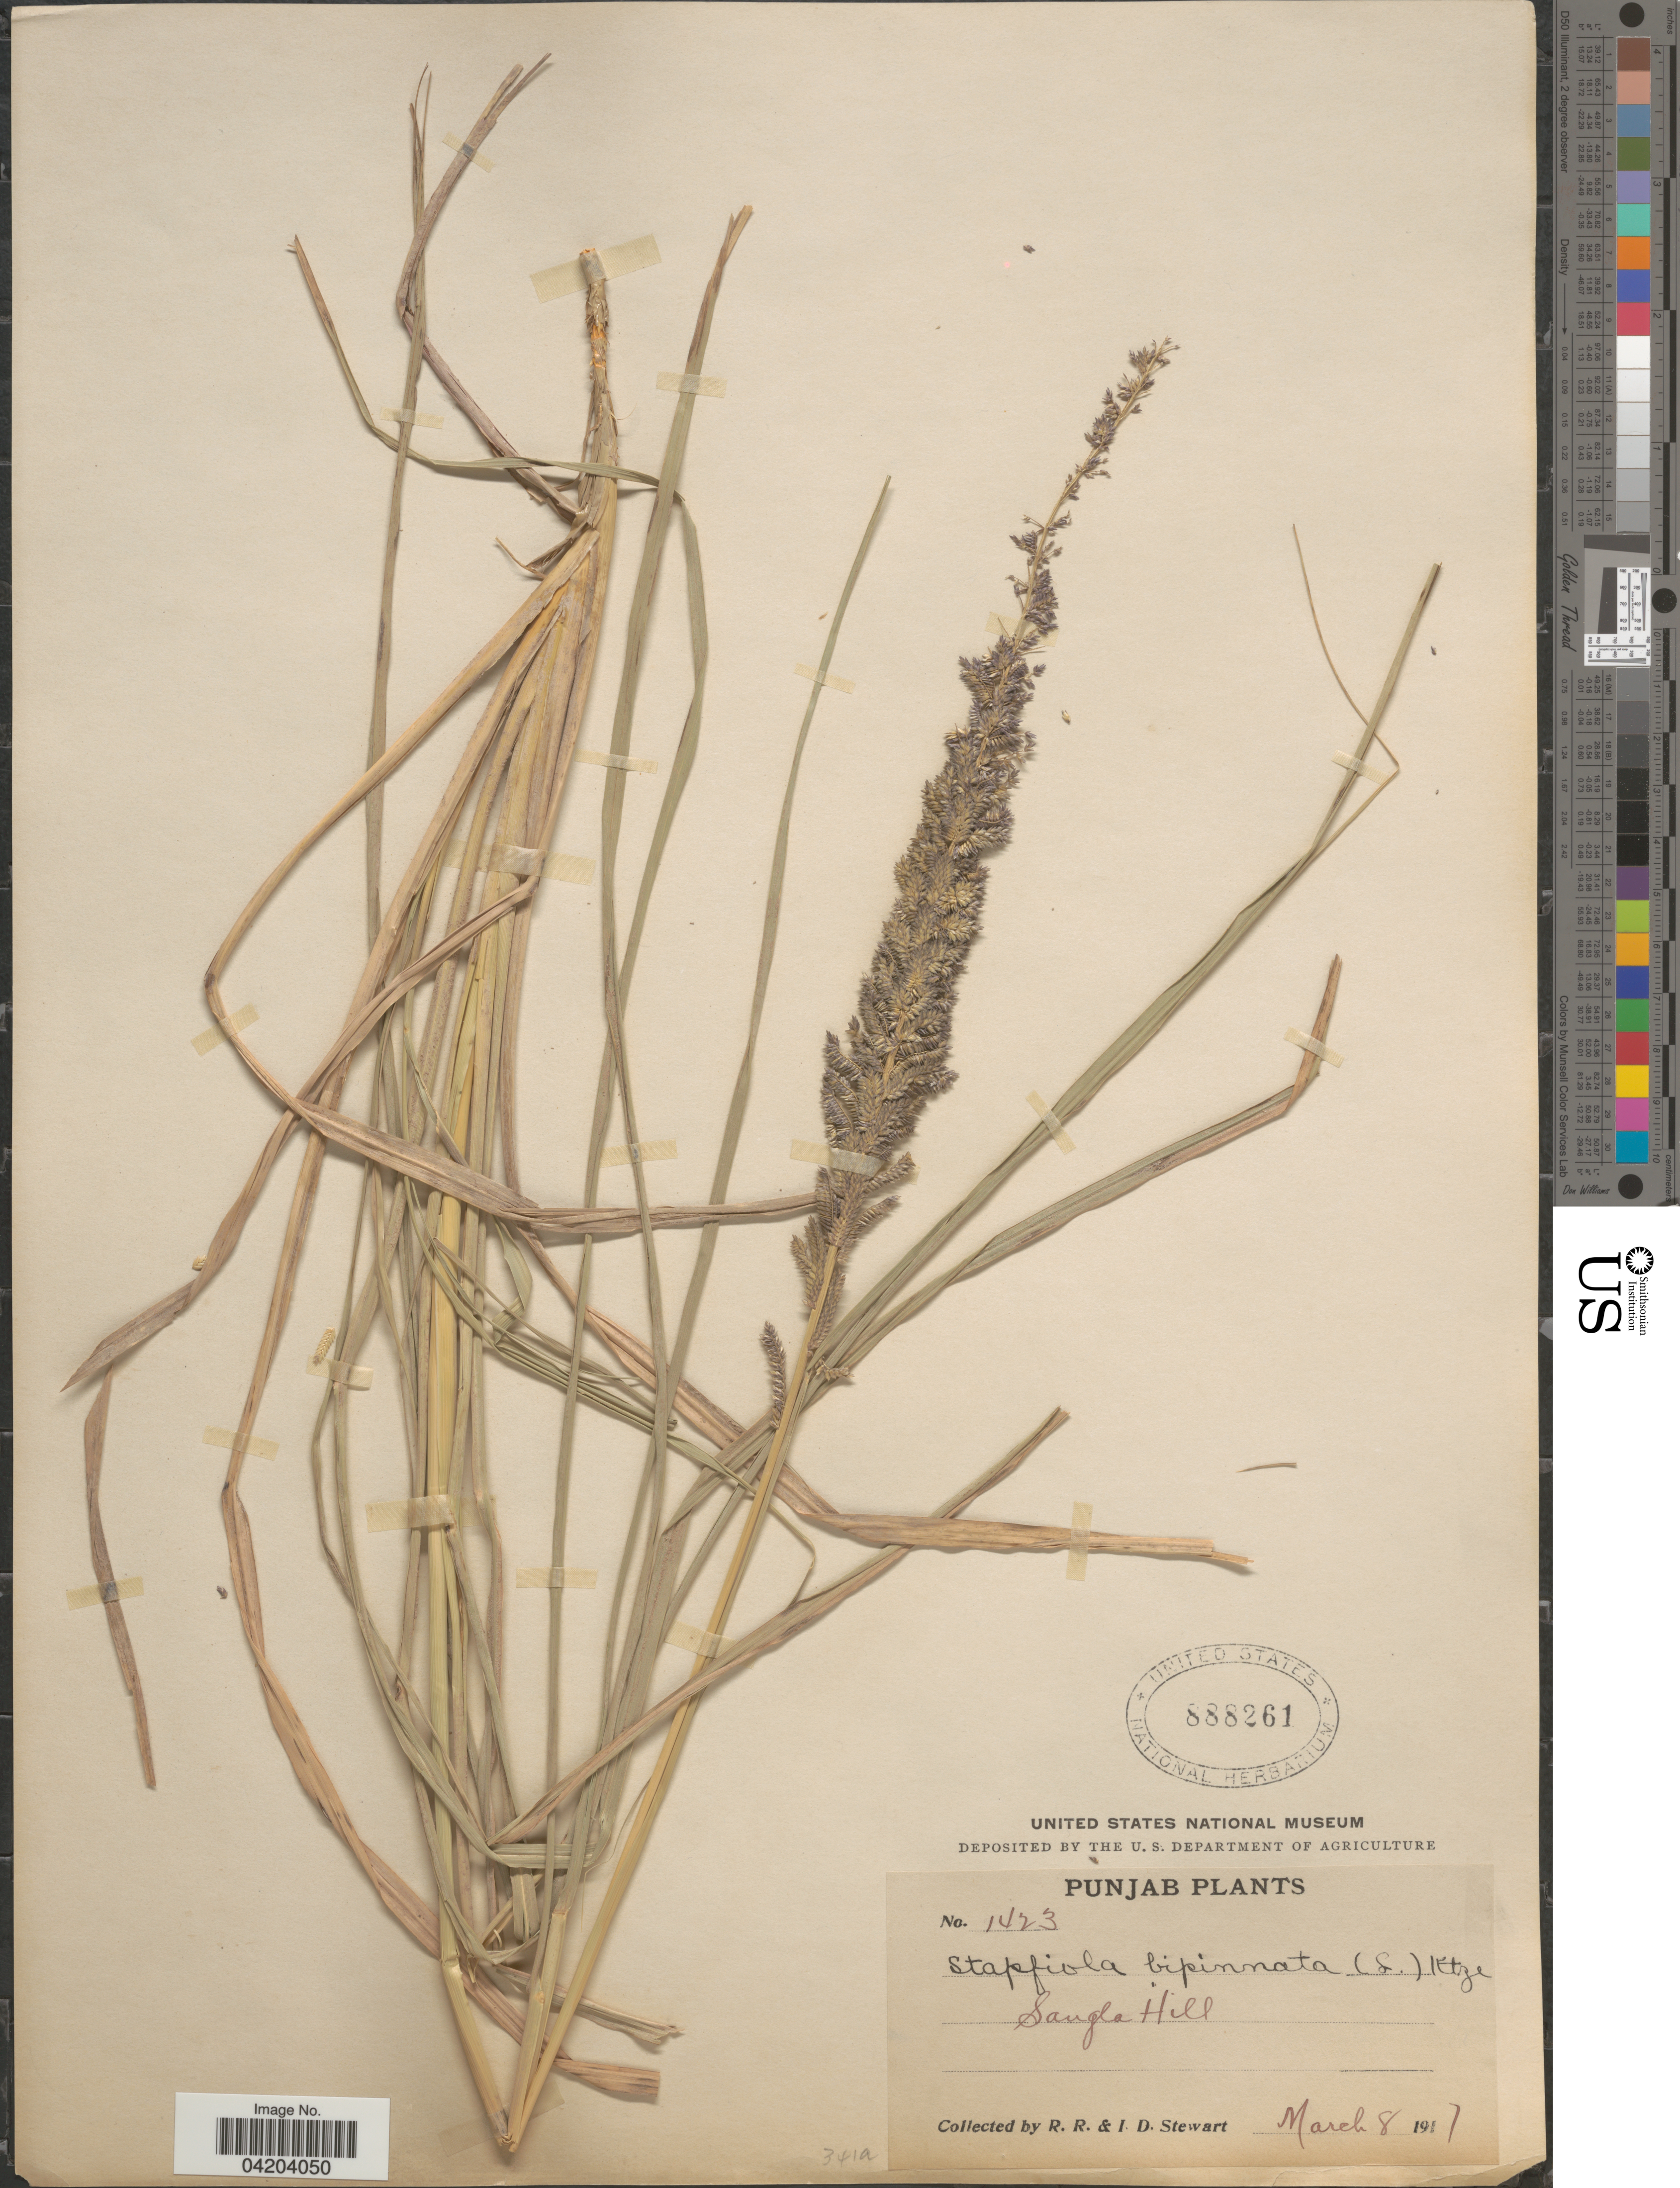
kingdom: Plantae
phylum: Tracheophyta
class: Liliopsida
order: Poales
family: Poaceae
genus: Desmostachya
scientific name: Desmostachya bipinnata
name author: (L.) Stapf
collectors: R. Stewart & I. Stewart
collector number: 1423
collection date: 1917-03-08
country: Pakistan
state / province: Punjab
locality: Sangla Hill.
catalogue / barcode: US 888261